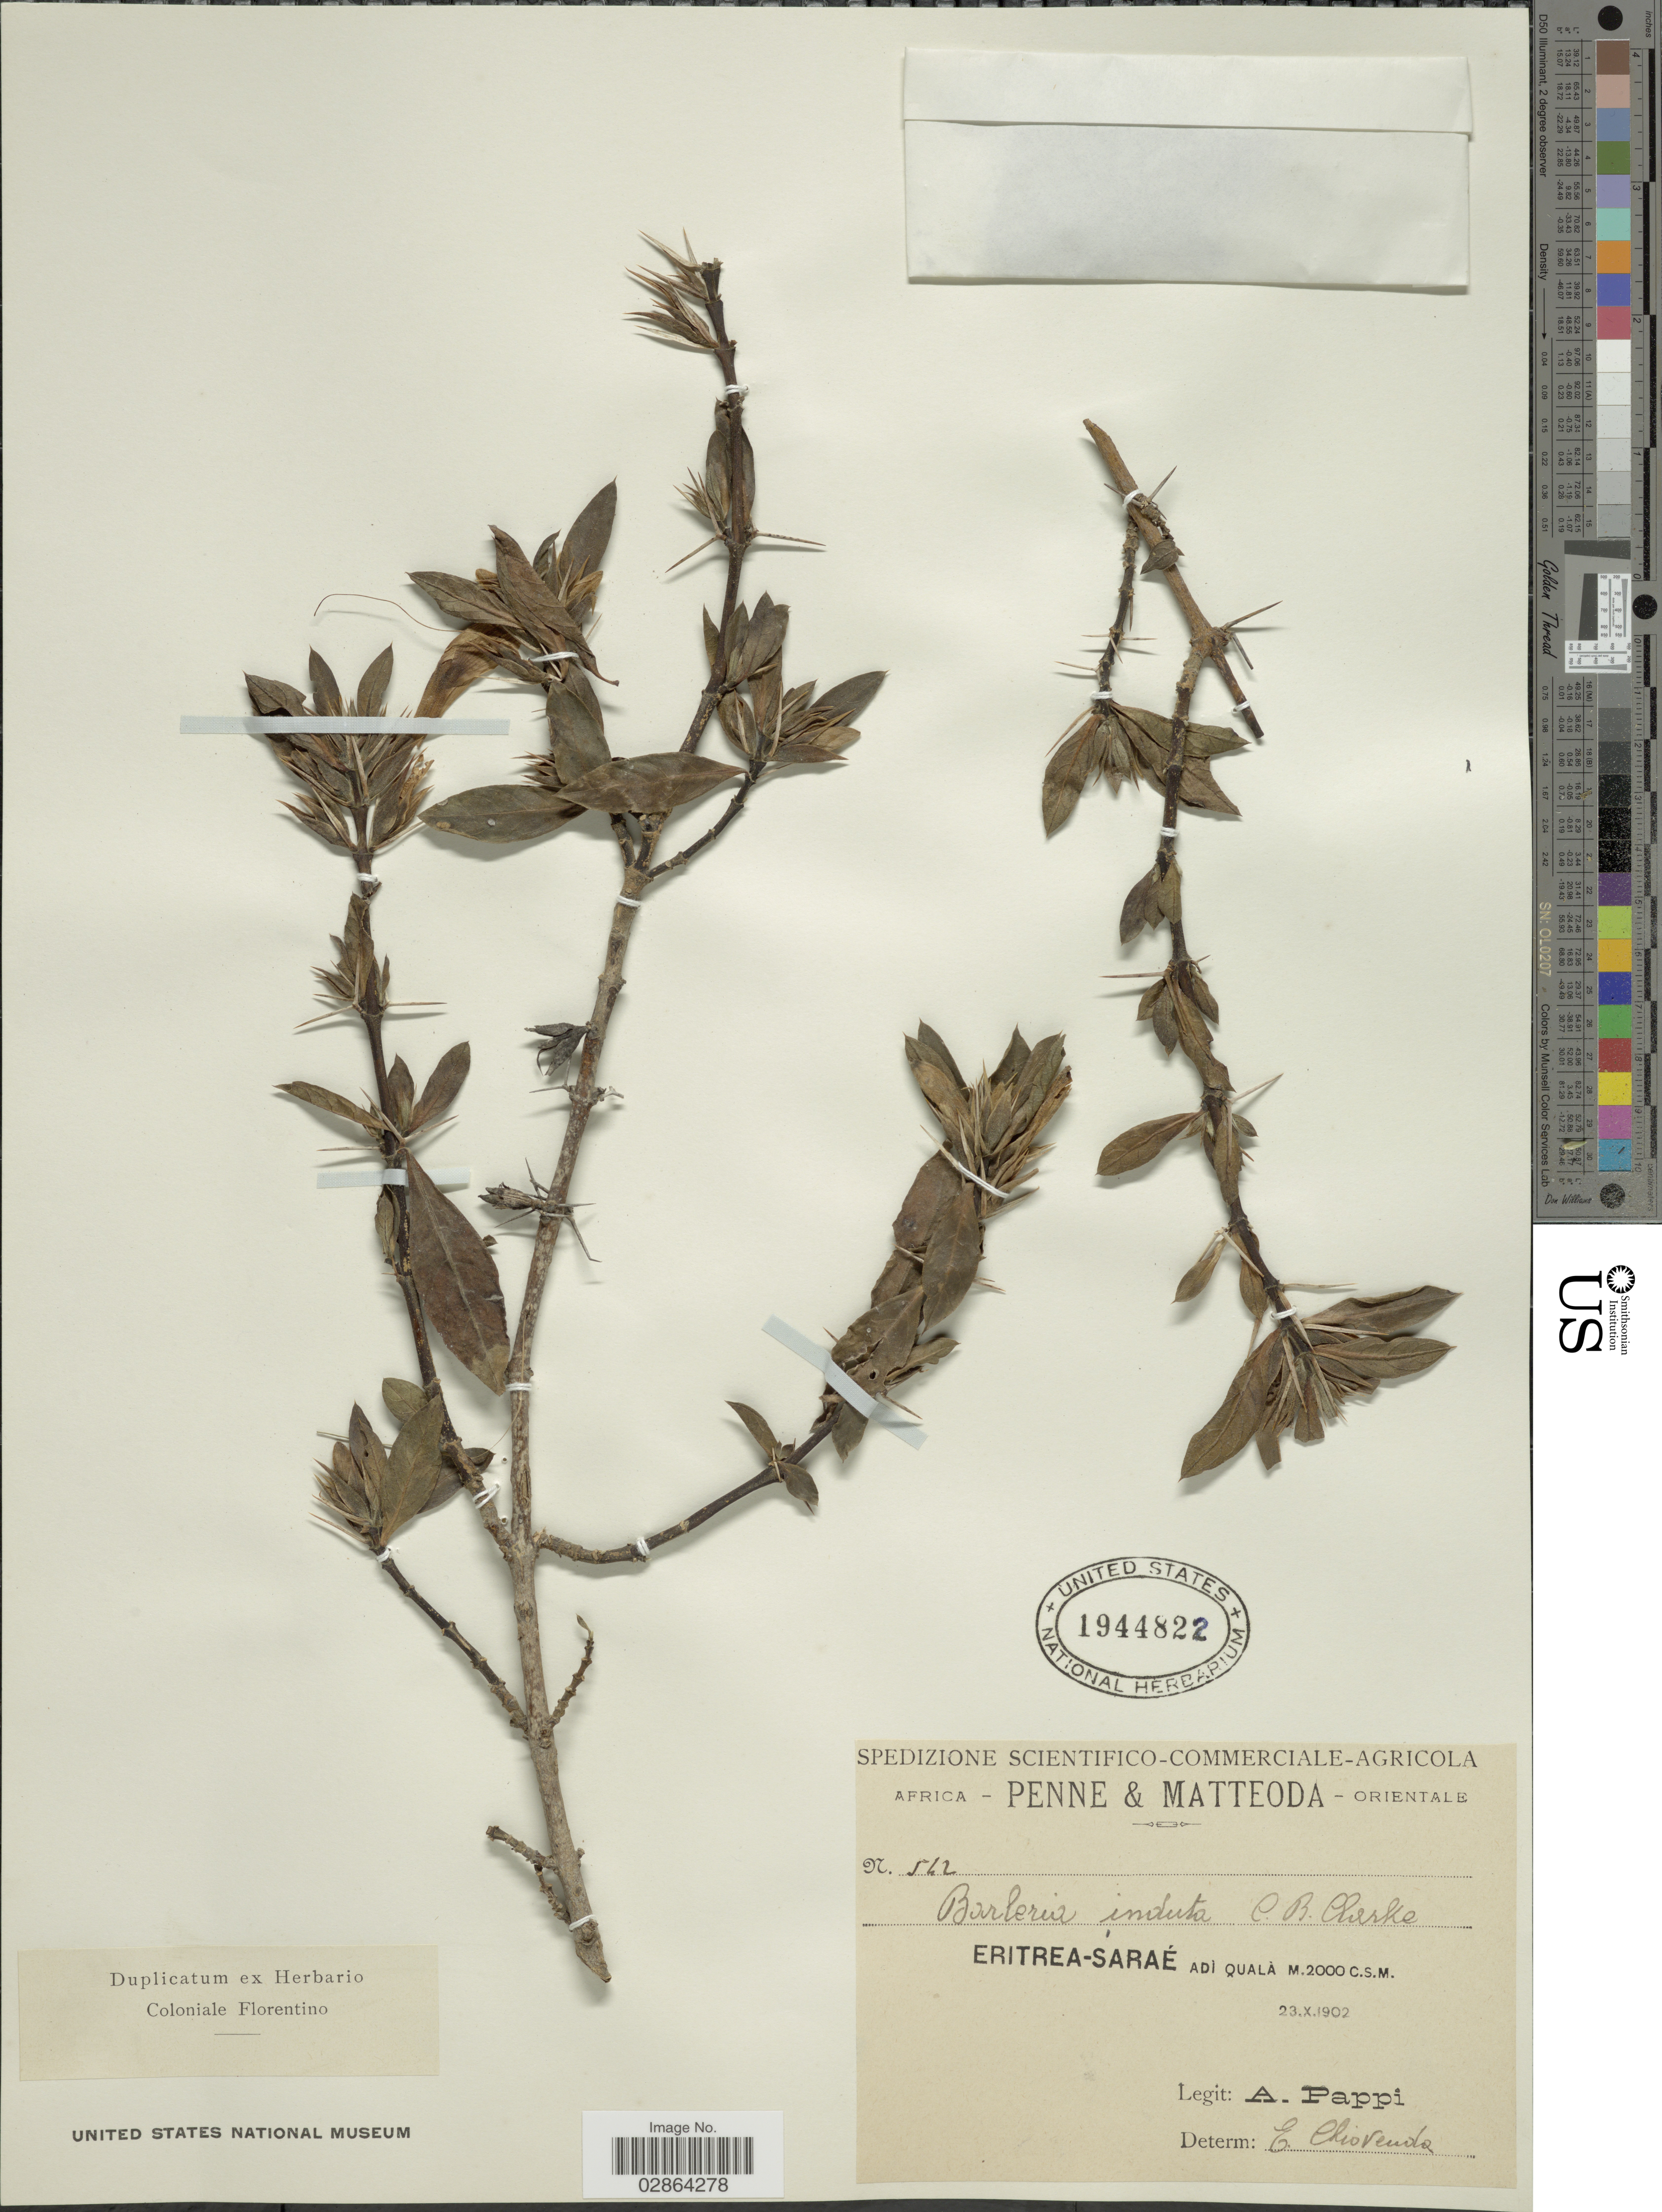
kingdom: Plantae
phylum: Tracheophyta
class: Magnoliopsida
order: Lamiales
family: Acanthaceae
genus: Barleria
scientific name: Barleria induta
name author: C.B. Clarke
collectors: A. Pappi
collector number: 542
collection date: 1902-10-23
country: Eritrea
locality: Penne & Matteoda Orientale, Eritrea-Saraé Adi Qualá.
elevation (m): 2000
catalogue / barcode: US 1944822